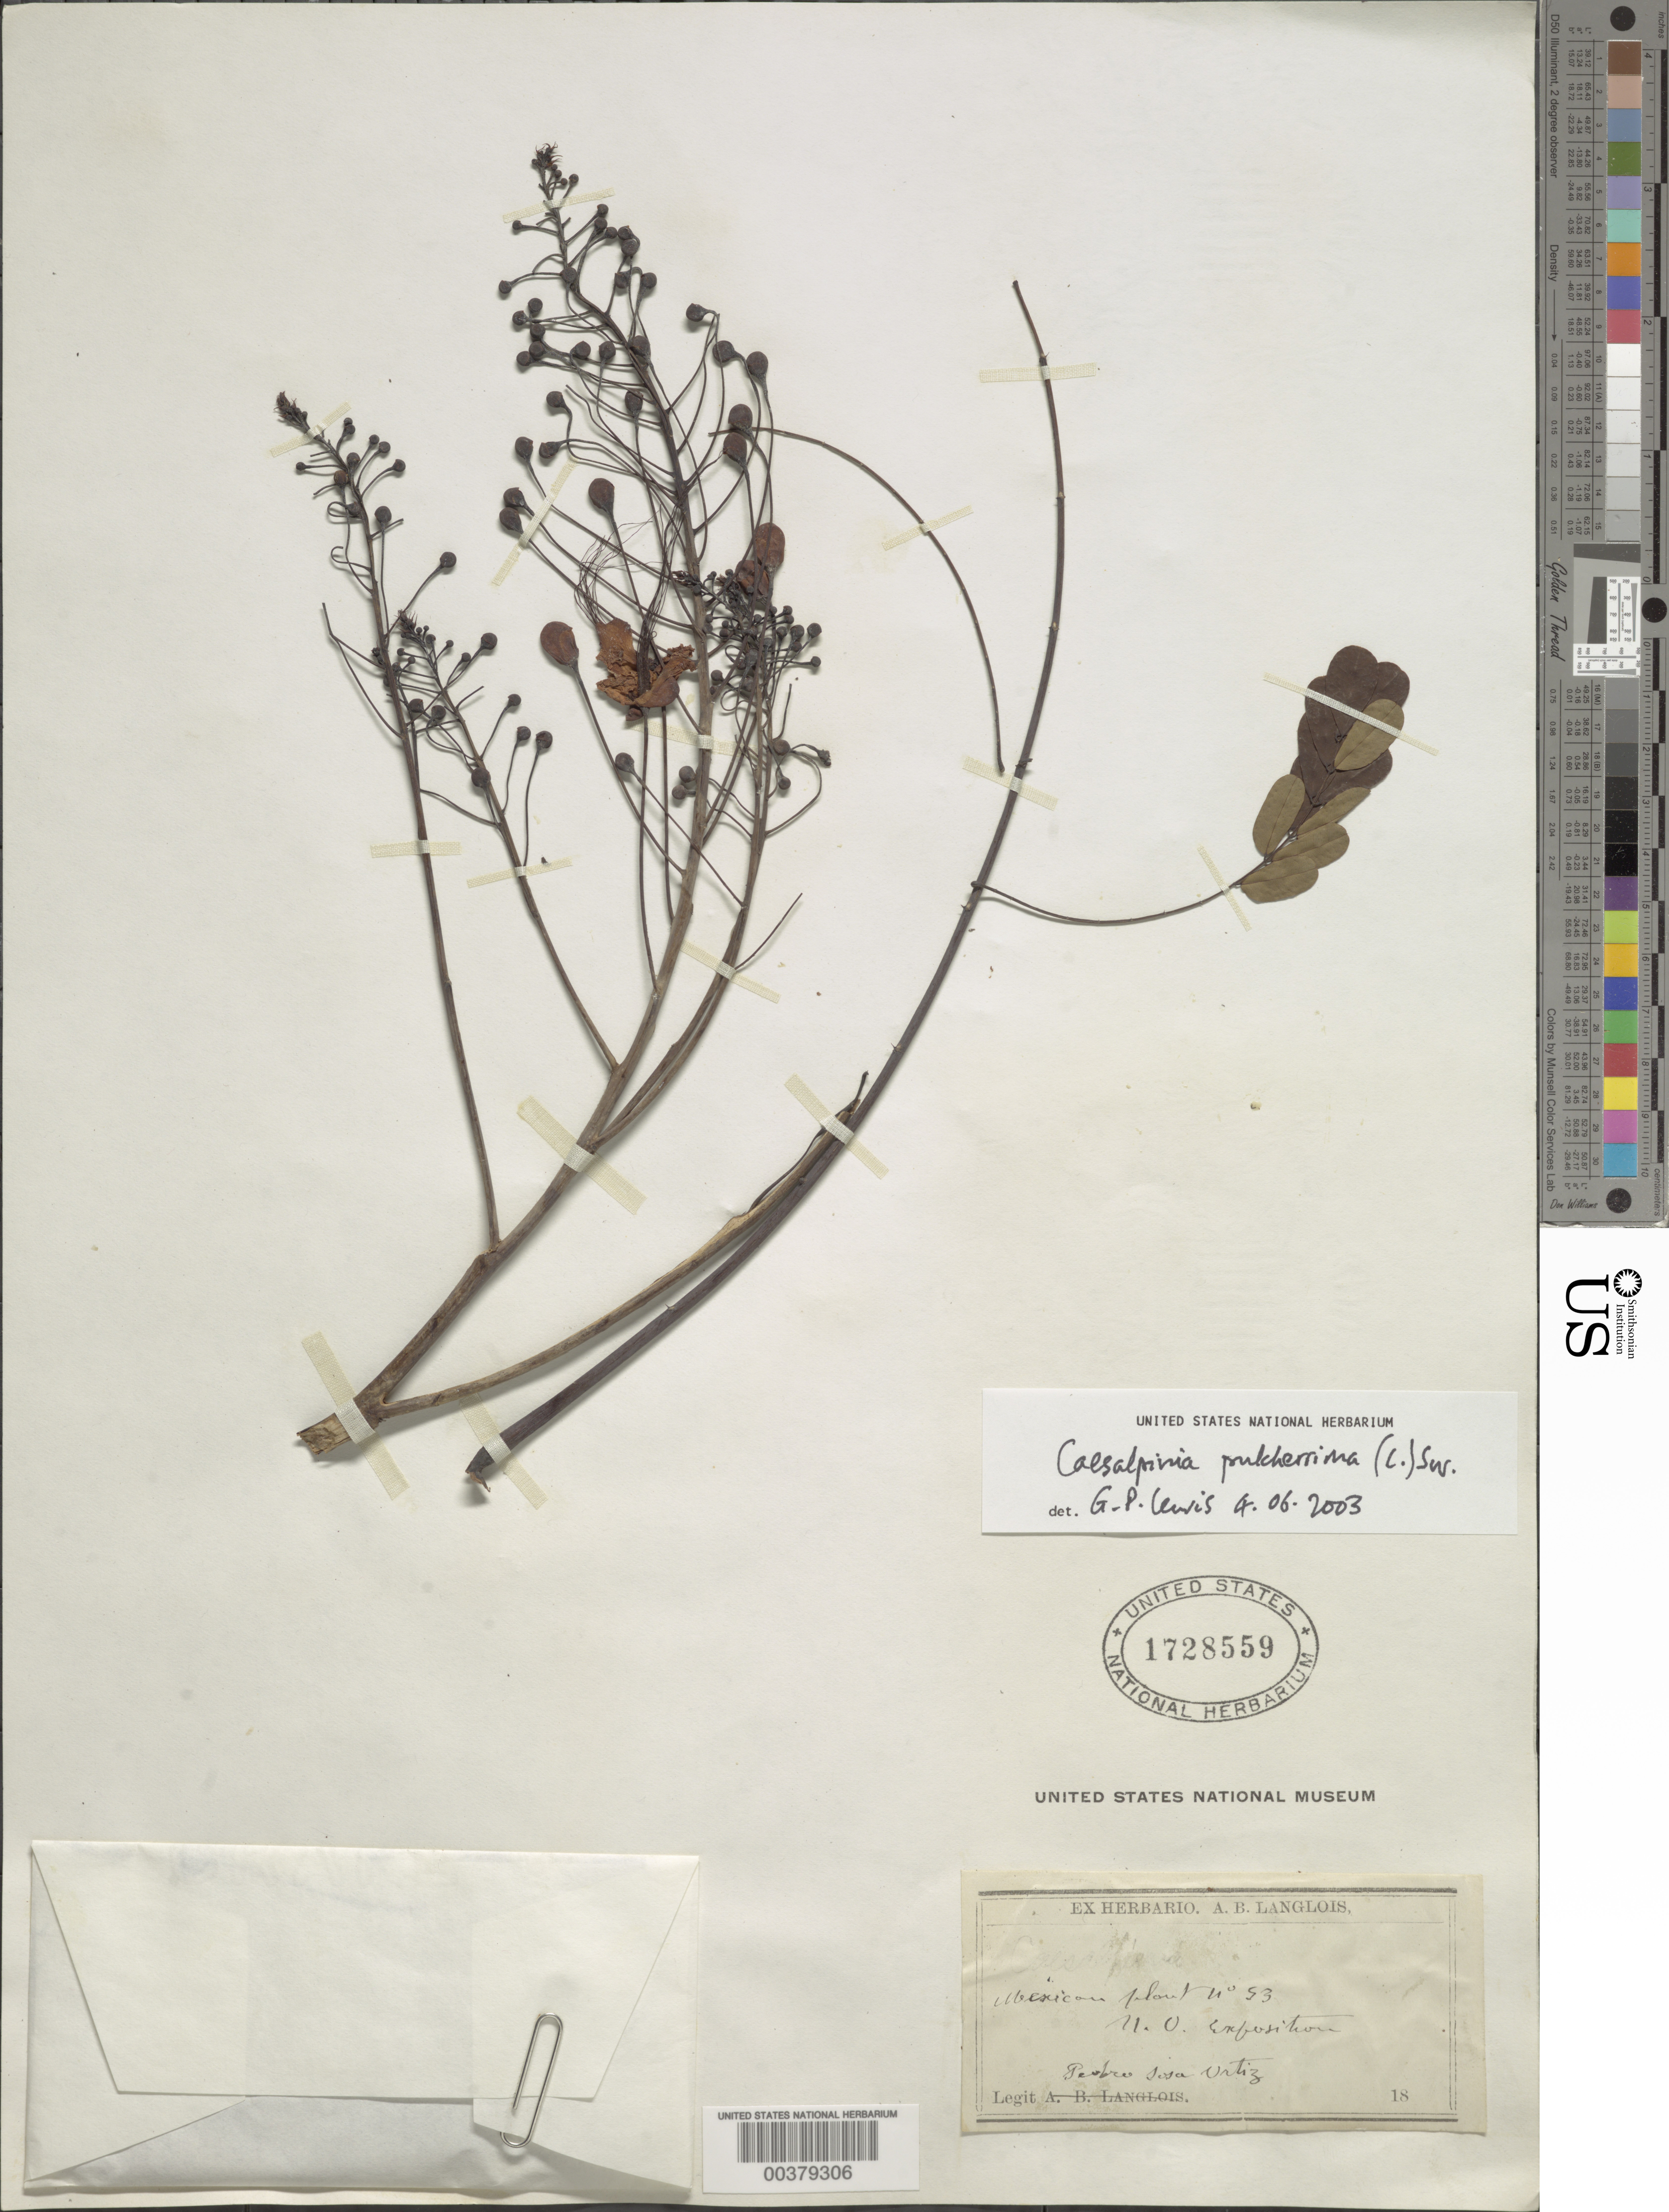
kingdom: Plantae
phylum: Tracheophyta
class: Magnoliopsida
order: Fabales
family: Fabaceae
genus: Caesalpinia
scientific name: Caesalpinia pulcherrima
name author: (L.) Sw.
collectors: P. S. Ortiz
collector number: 53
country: Mexico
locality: E of Monserrat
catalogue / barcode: US 1728559